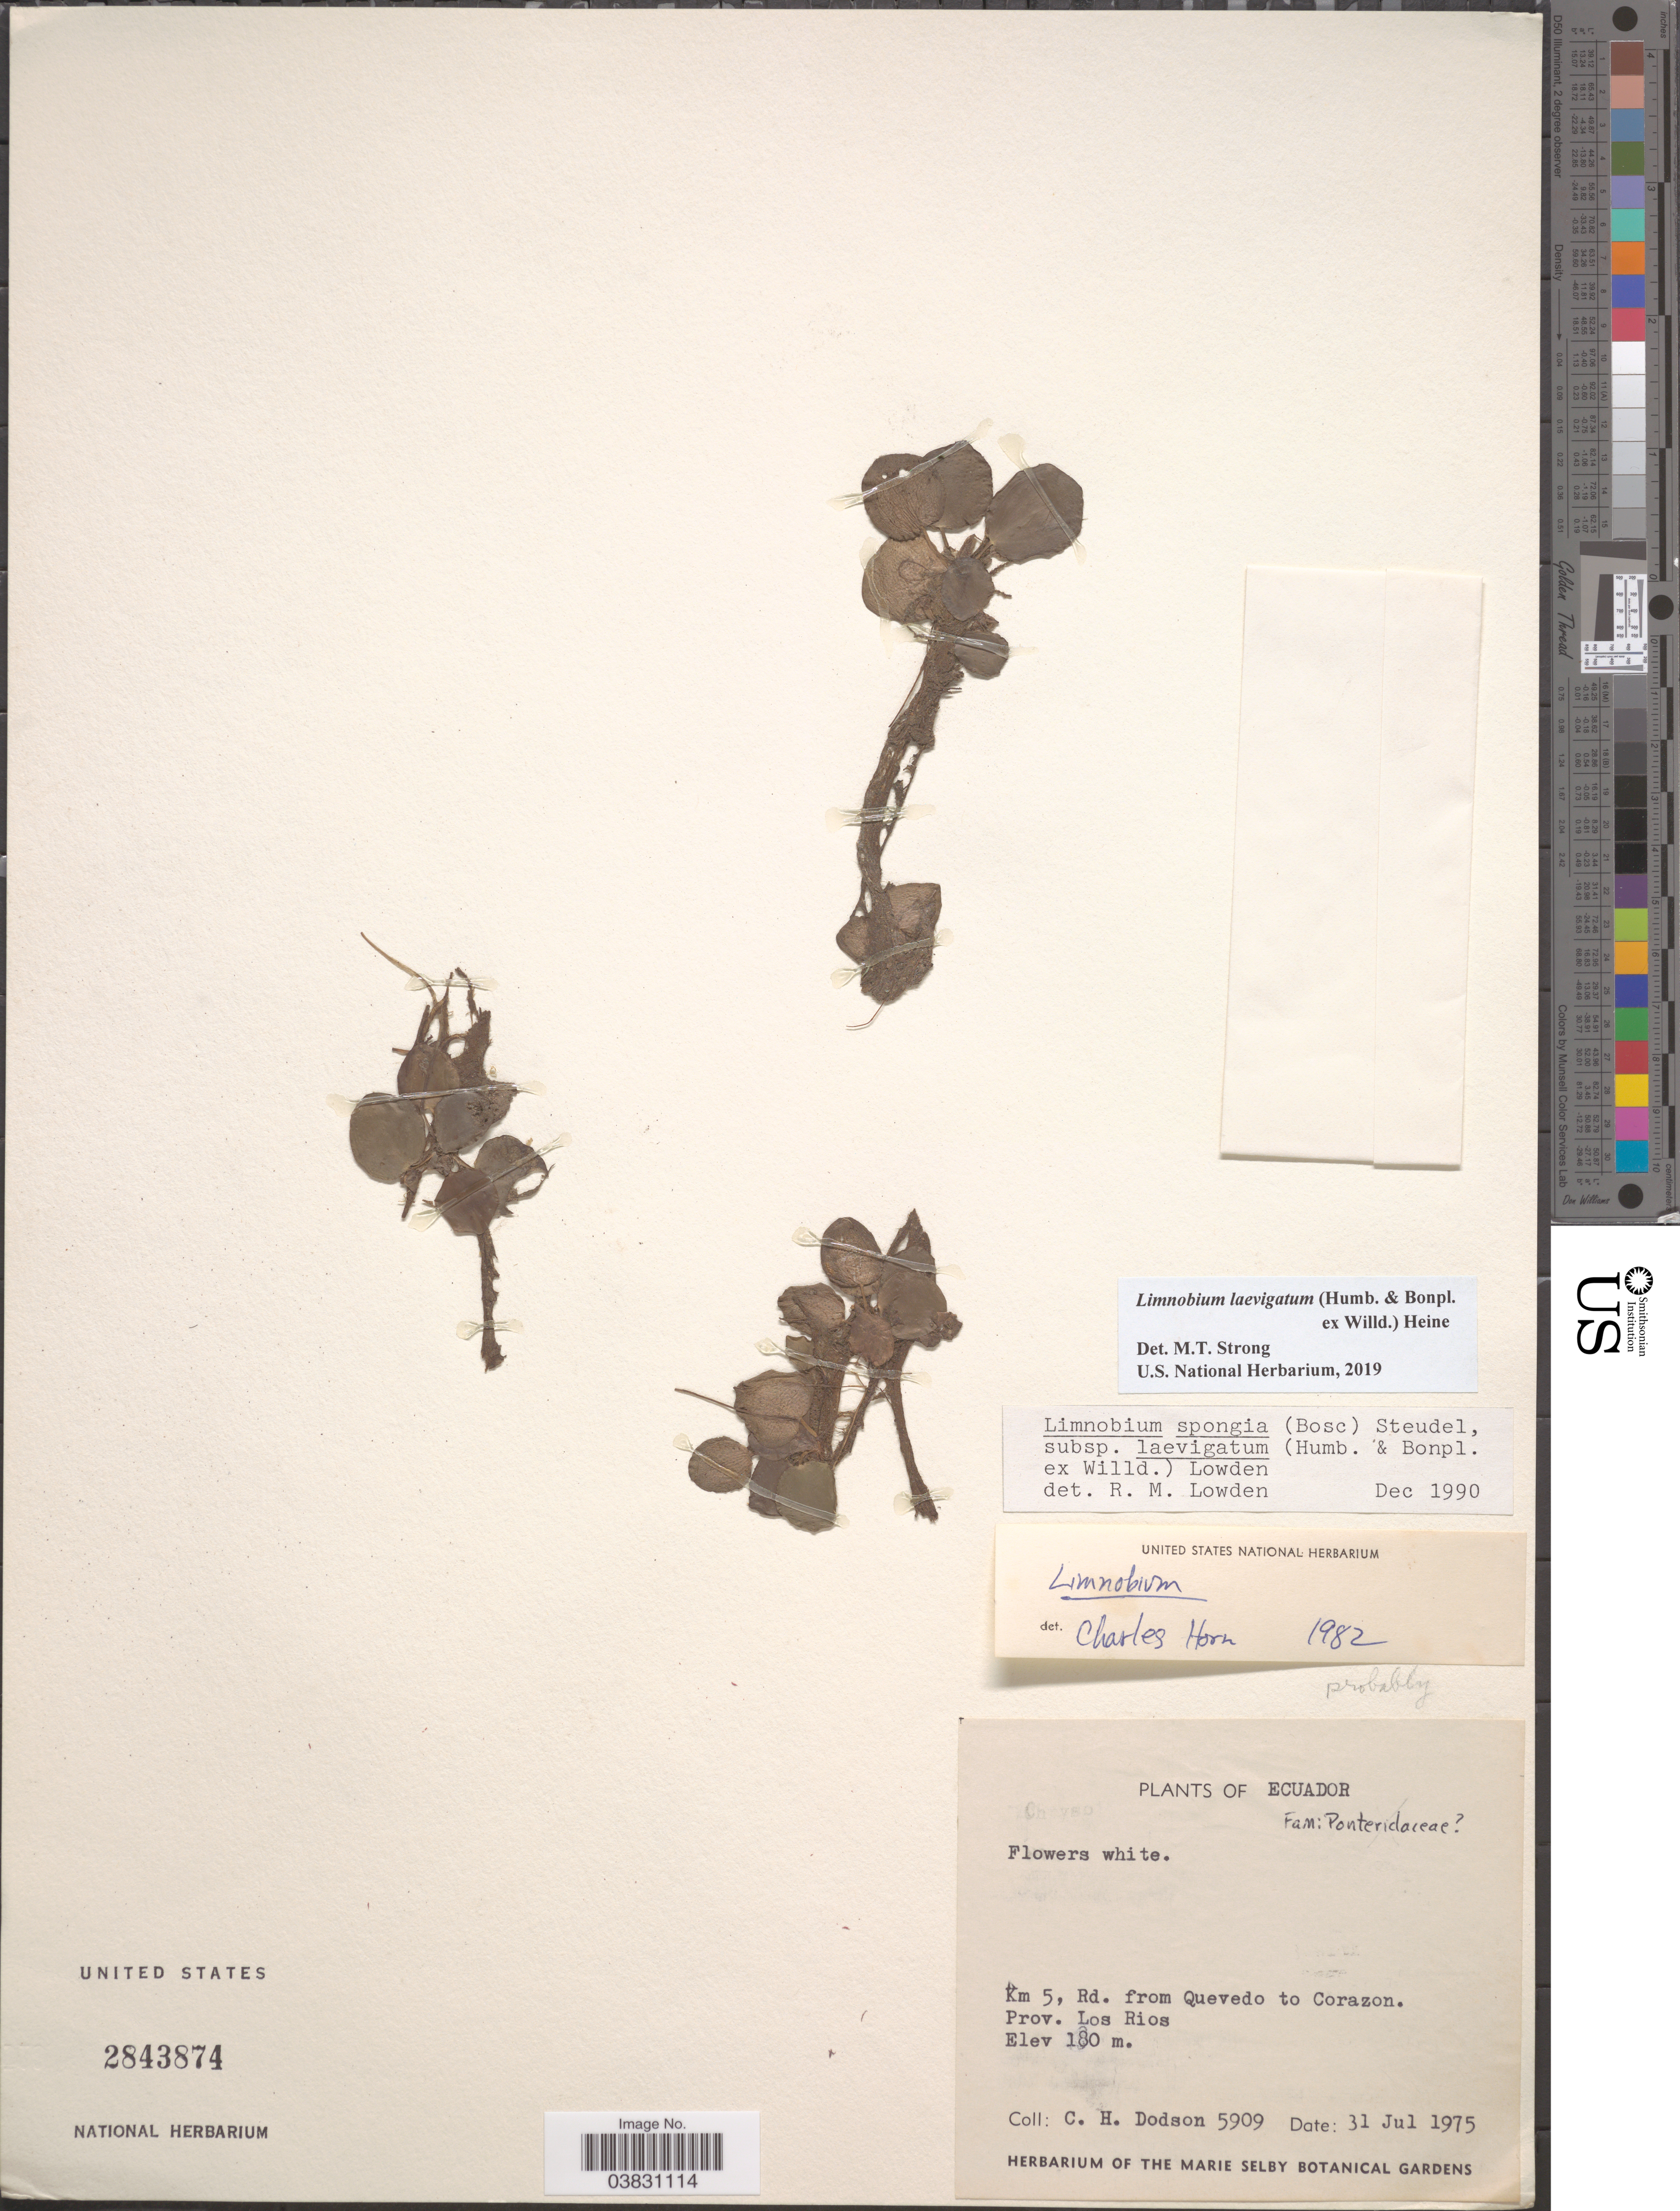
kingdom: Plantae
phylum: Tracheophyta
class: Liliopsida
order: Alismatales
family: Hydrocharitaceae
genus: Limnobium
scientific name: Limnobium laevigatum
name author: (Humb. & Bonpl. ex Willd.) Heine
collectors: C. H. Dodson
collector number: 5909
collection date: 1975-07-31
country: Ecuador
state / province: Los Ríos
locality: Km 5, Rd. from Quevada to Corazon.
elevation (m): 180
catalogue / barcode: US 2843874